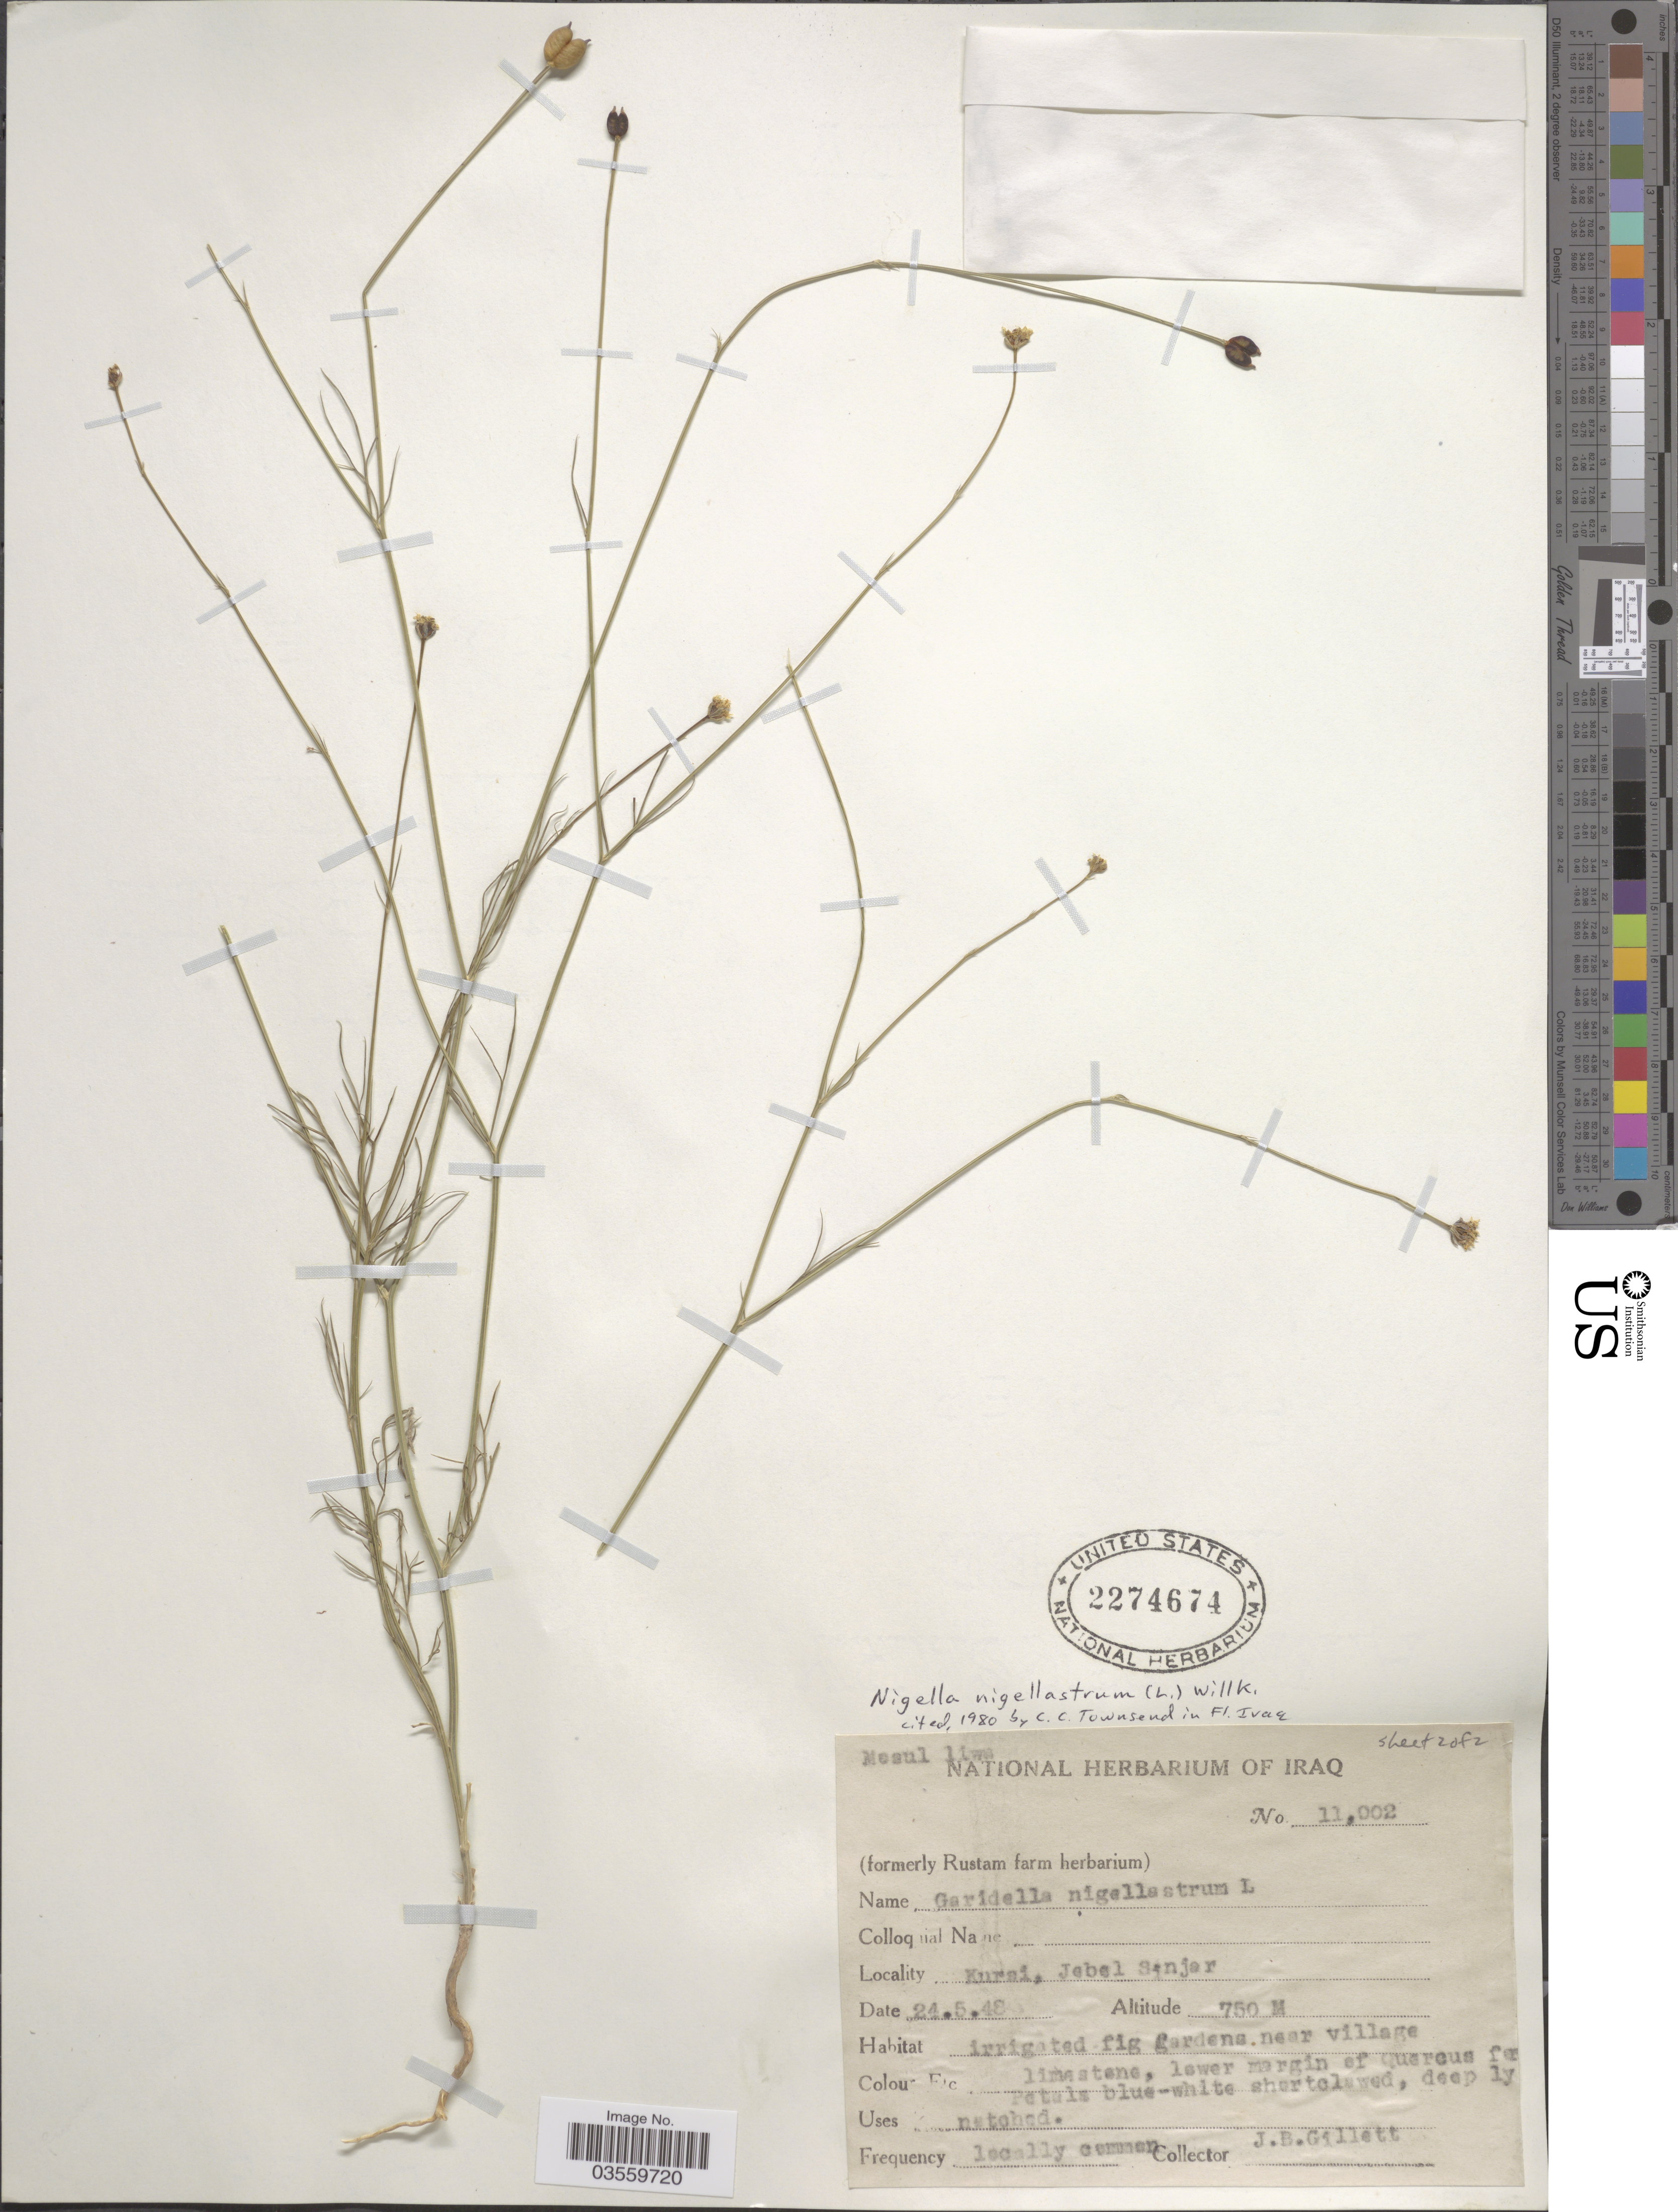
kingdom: Plantae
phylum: Tracheophyta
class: Magnoliopsida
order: Ranunculales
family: Ranunculaceae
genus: Nigella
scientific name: Nigella nigellastrum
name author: (L.) Willk.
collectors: J. B. Gillett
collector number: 11002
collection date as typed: Transcribed d/m/y: 24/5/48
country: Iraq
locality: Mosul liwa. Kursi, Jebel Sinjar.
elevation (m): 750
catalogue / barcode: US 2274674